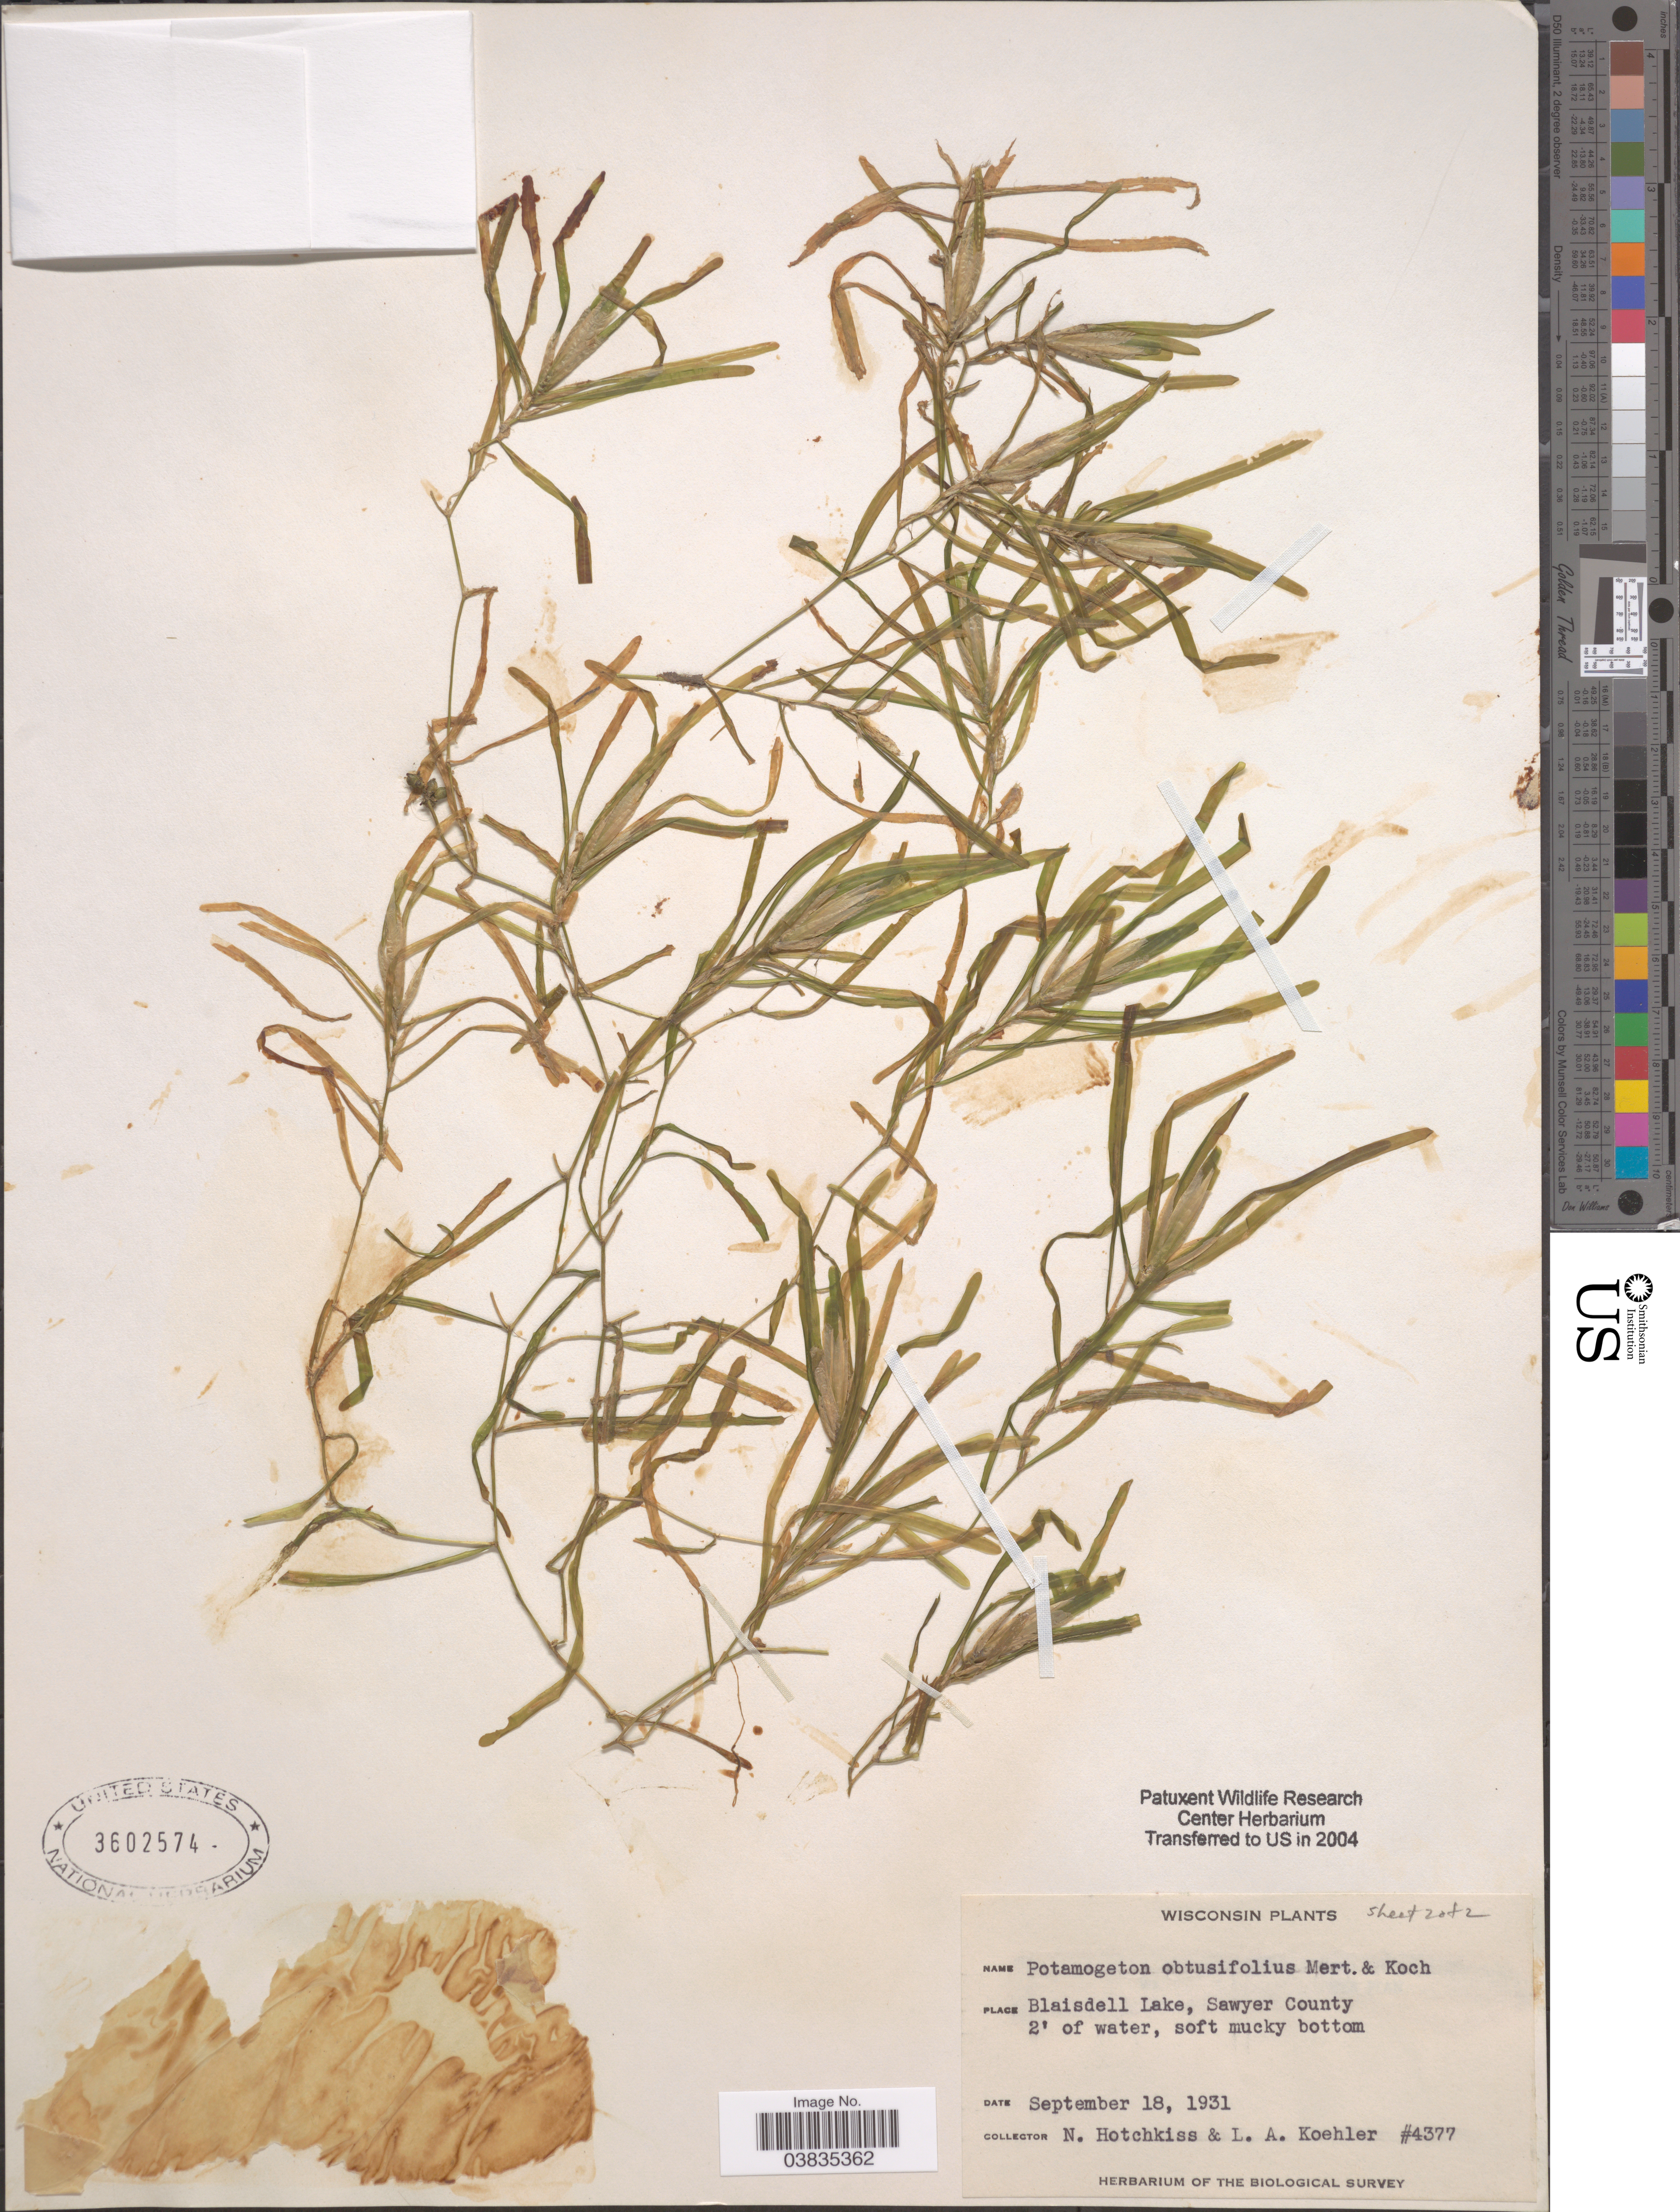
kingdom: Plantae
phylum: Tracheophyta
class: Liliopsida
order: Alismatales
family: Potamogetonaceae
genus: Potamogeton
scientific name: Potamogeton obtusifolius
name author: Mert. & W.D.J. Koch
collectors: N. Hotchkiss & L. Koehler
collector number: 4377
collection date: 1931-09-18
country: United States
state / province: Wisconsin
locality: Blaisdell Lake, Sawyer County.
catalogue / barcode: US 3602574